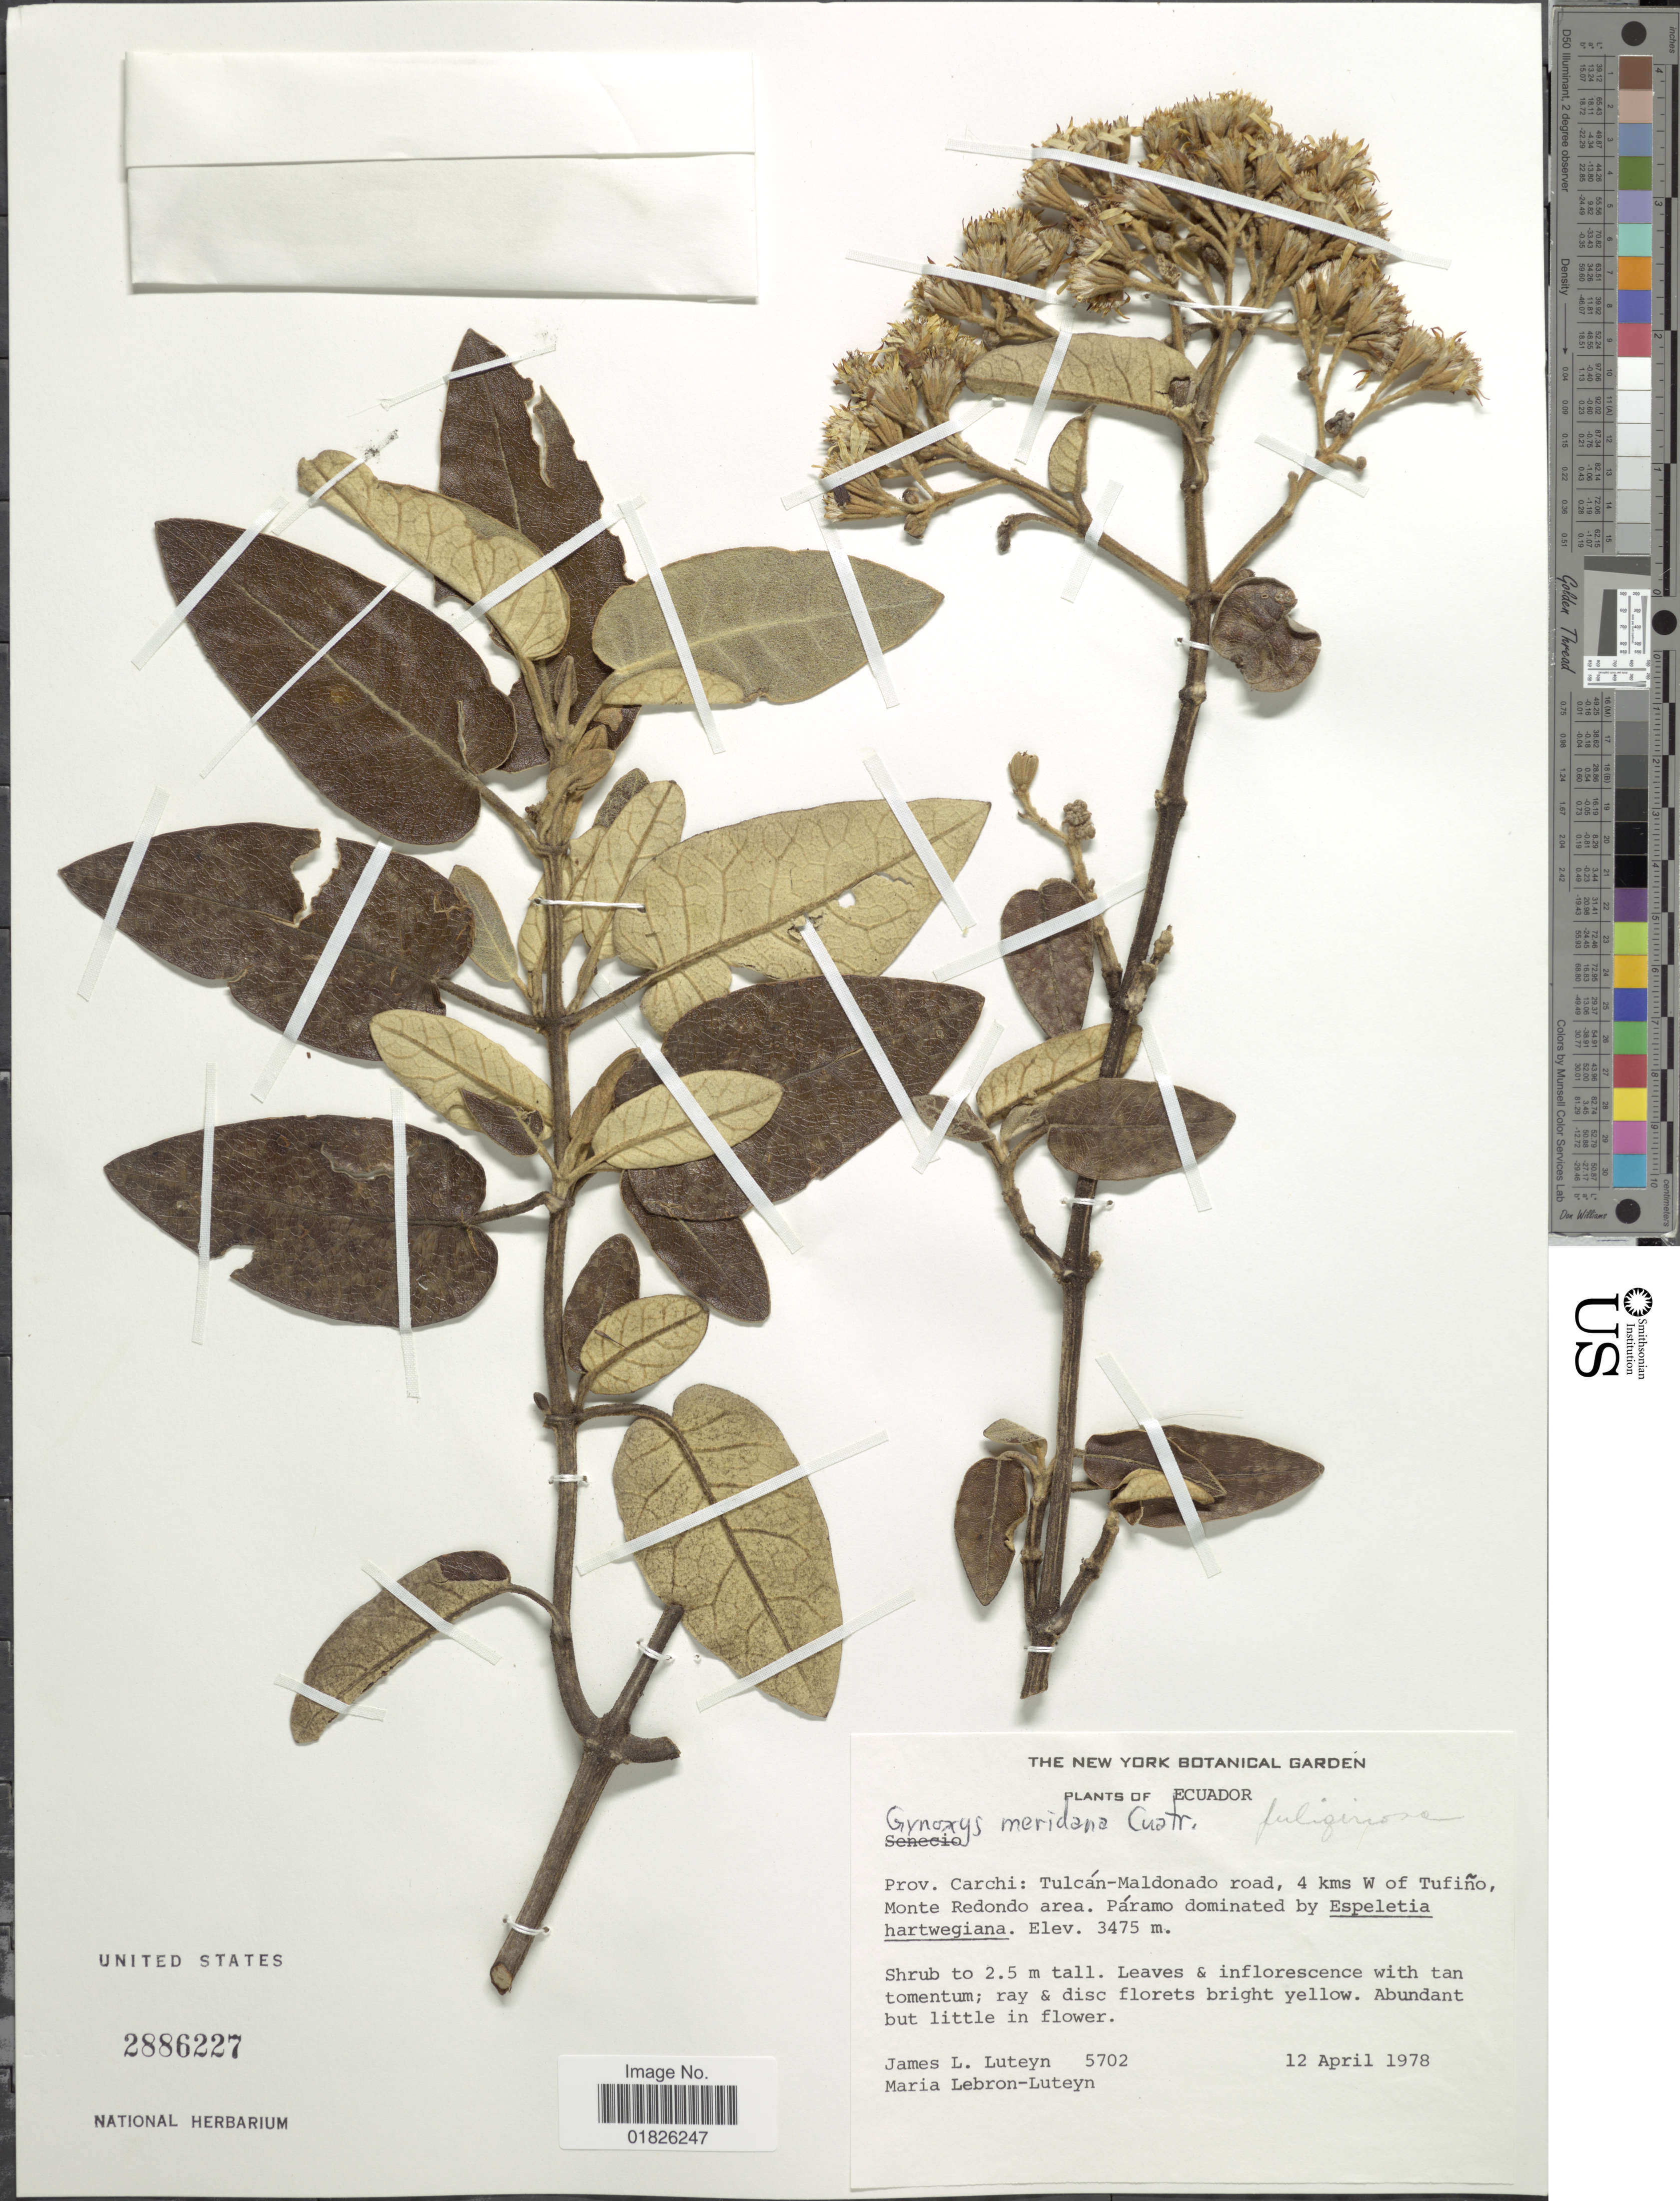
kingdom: Plantae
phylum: Tracheophyta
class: Magnoliopsida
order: Asterales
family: Asteraceae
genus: Gynoxys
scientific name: Gynoxys fuliginosa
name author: Cass.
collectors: J. L. Luteyn & M. L. Lebrón-Luteyn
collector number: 5702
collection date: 1978-04-12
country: Ecuador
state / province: Carchi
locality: Tulcan-Maldonado road, 4 kms W of Tufino, Monte Redondo area, paramo.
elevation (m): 3475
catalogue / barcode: US 2886227